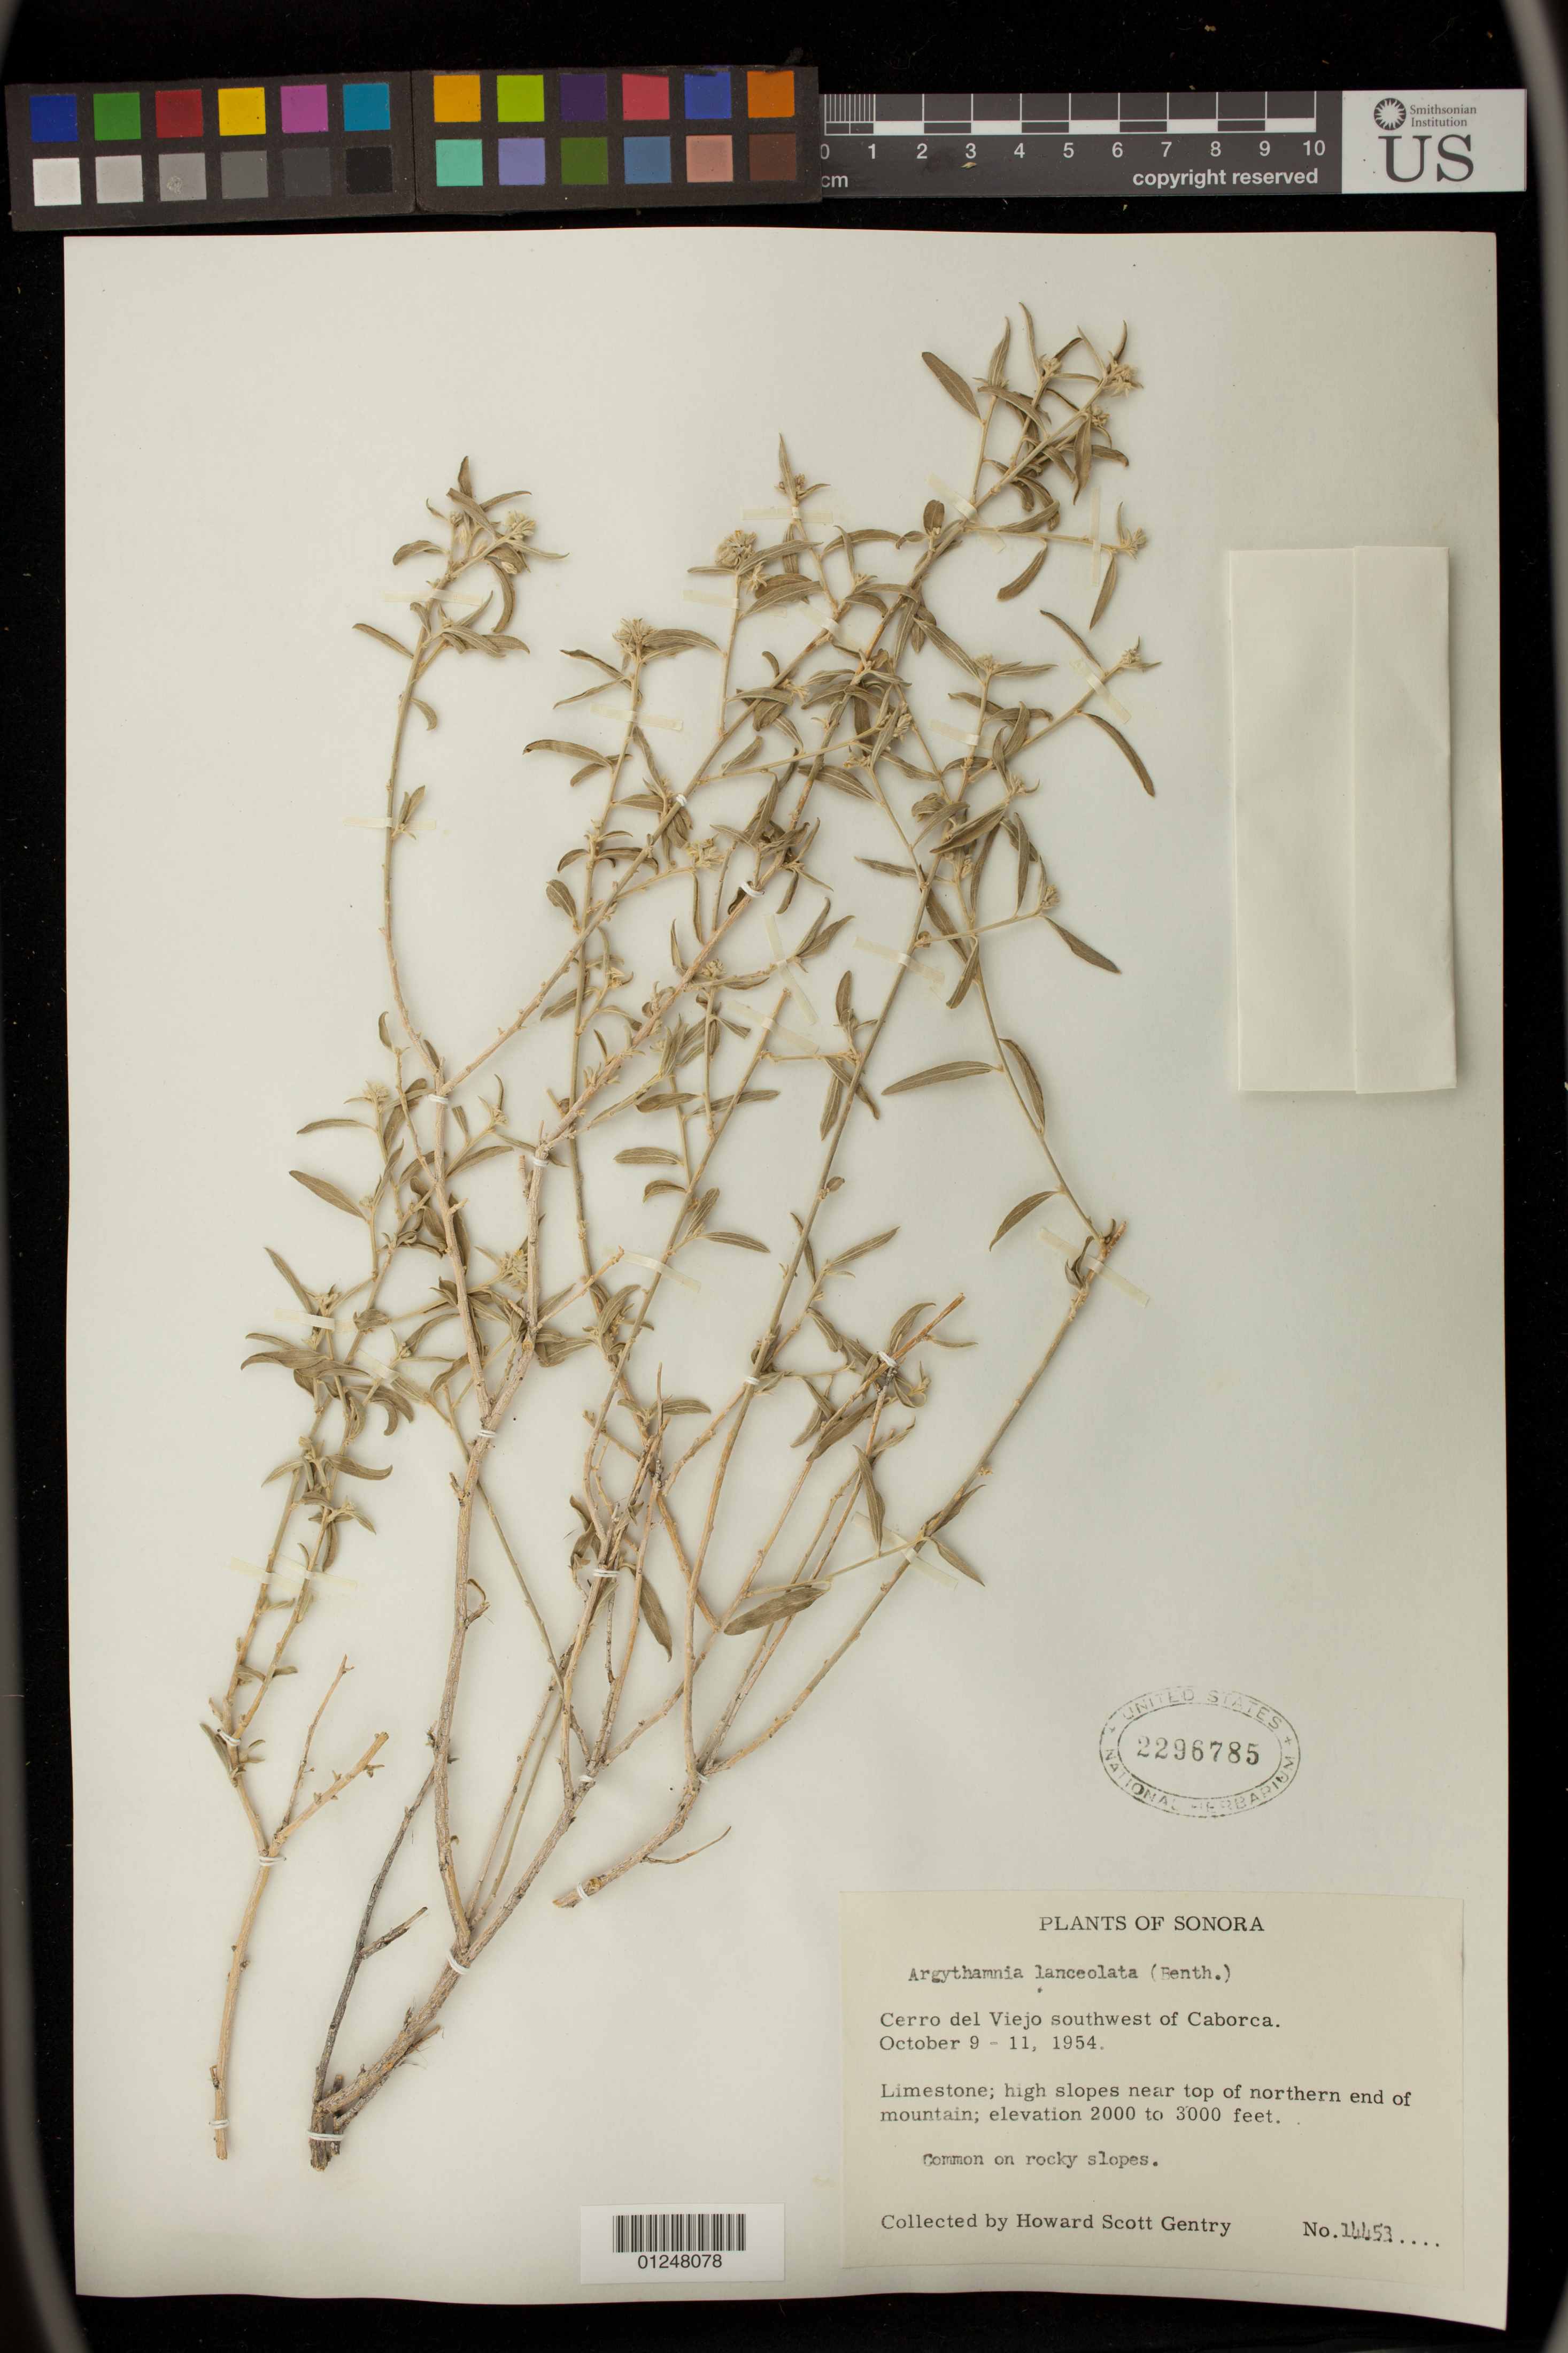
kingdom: Plantae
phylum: Tracheophyta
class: Magnoliopsida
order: Malpighiales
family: Euphorbiaceae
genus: Argythamnia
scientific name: Argythamnia lanceolata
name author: (Benth.) Müll. Arg.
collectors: H. S. Gentry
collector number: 14453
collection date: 1954-10-09/1954-10-11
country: Mexico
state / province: Sonora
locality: Cerro del Viejo southwest of Caborca. High slopes near top of northern end of mountain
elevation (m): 610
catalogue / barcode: US 2296785